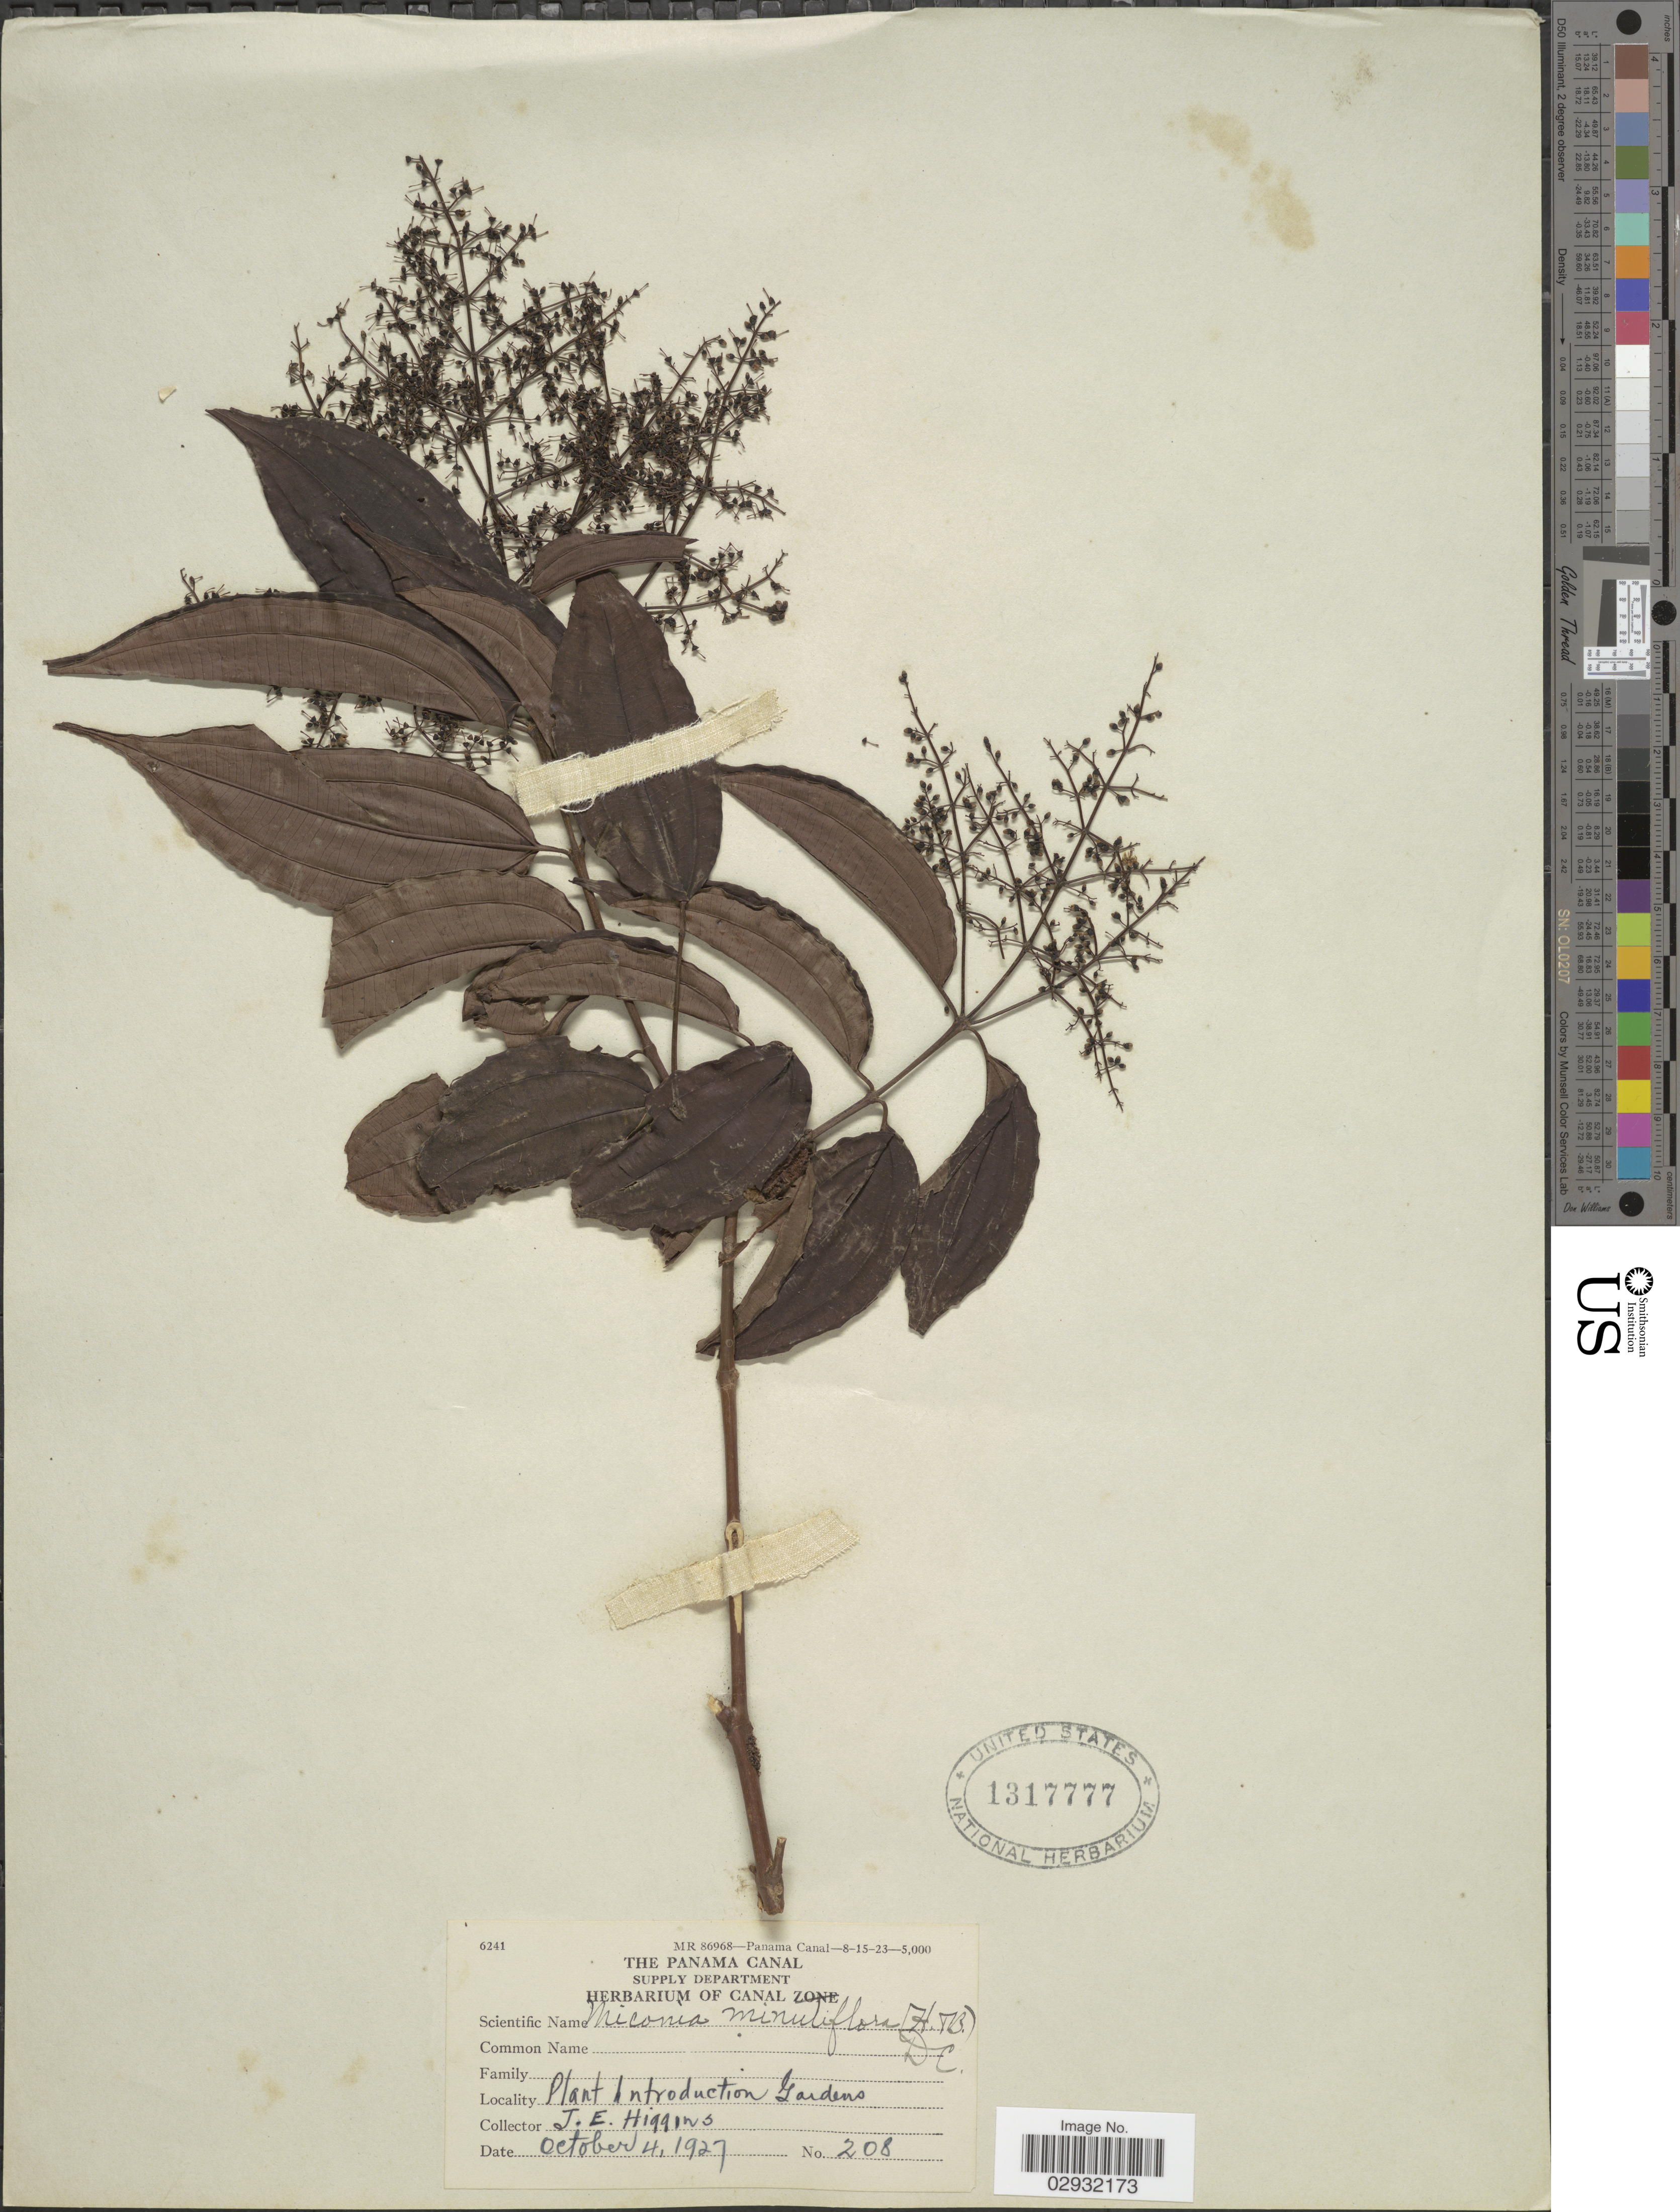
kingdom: Plantae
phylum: Tracheophyta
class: Magnoliopsida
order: Myrtales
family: Melastomataceae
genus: Miconia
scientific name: Miconia borealis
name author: Gleason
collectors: J. Higgins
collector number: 208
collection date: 1927-10-04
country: Panama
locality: The Panama Canal, Plant Introduction Gardens.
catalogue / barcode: US 1317777